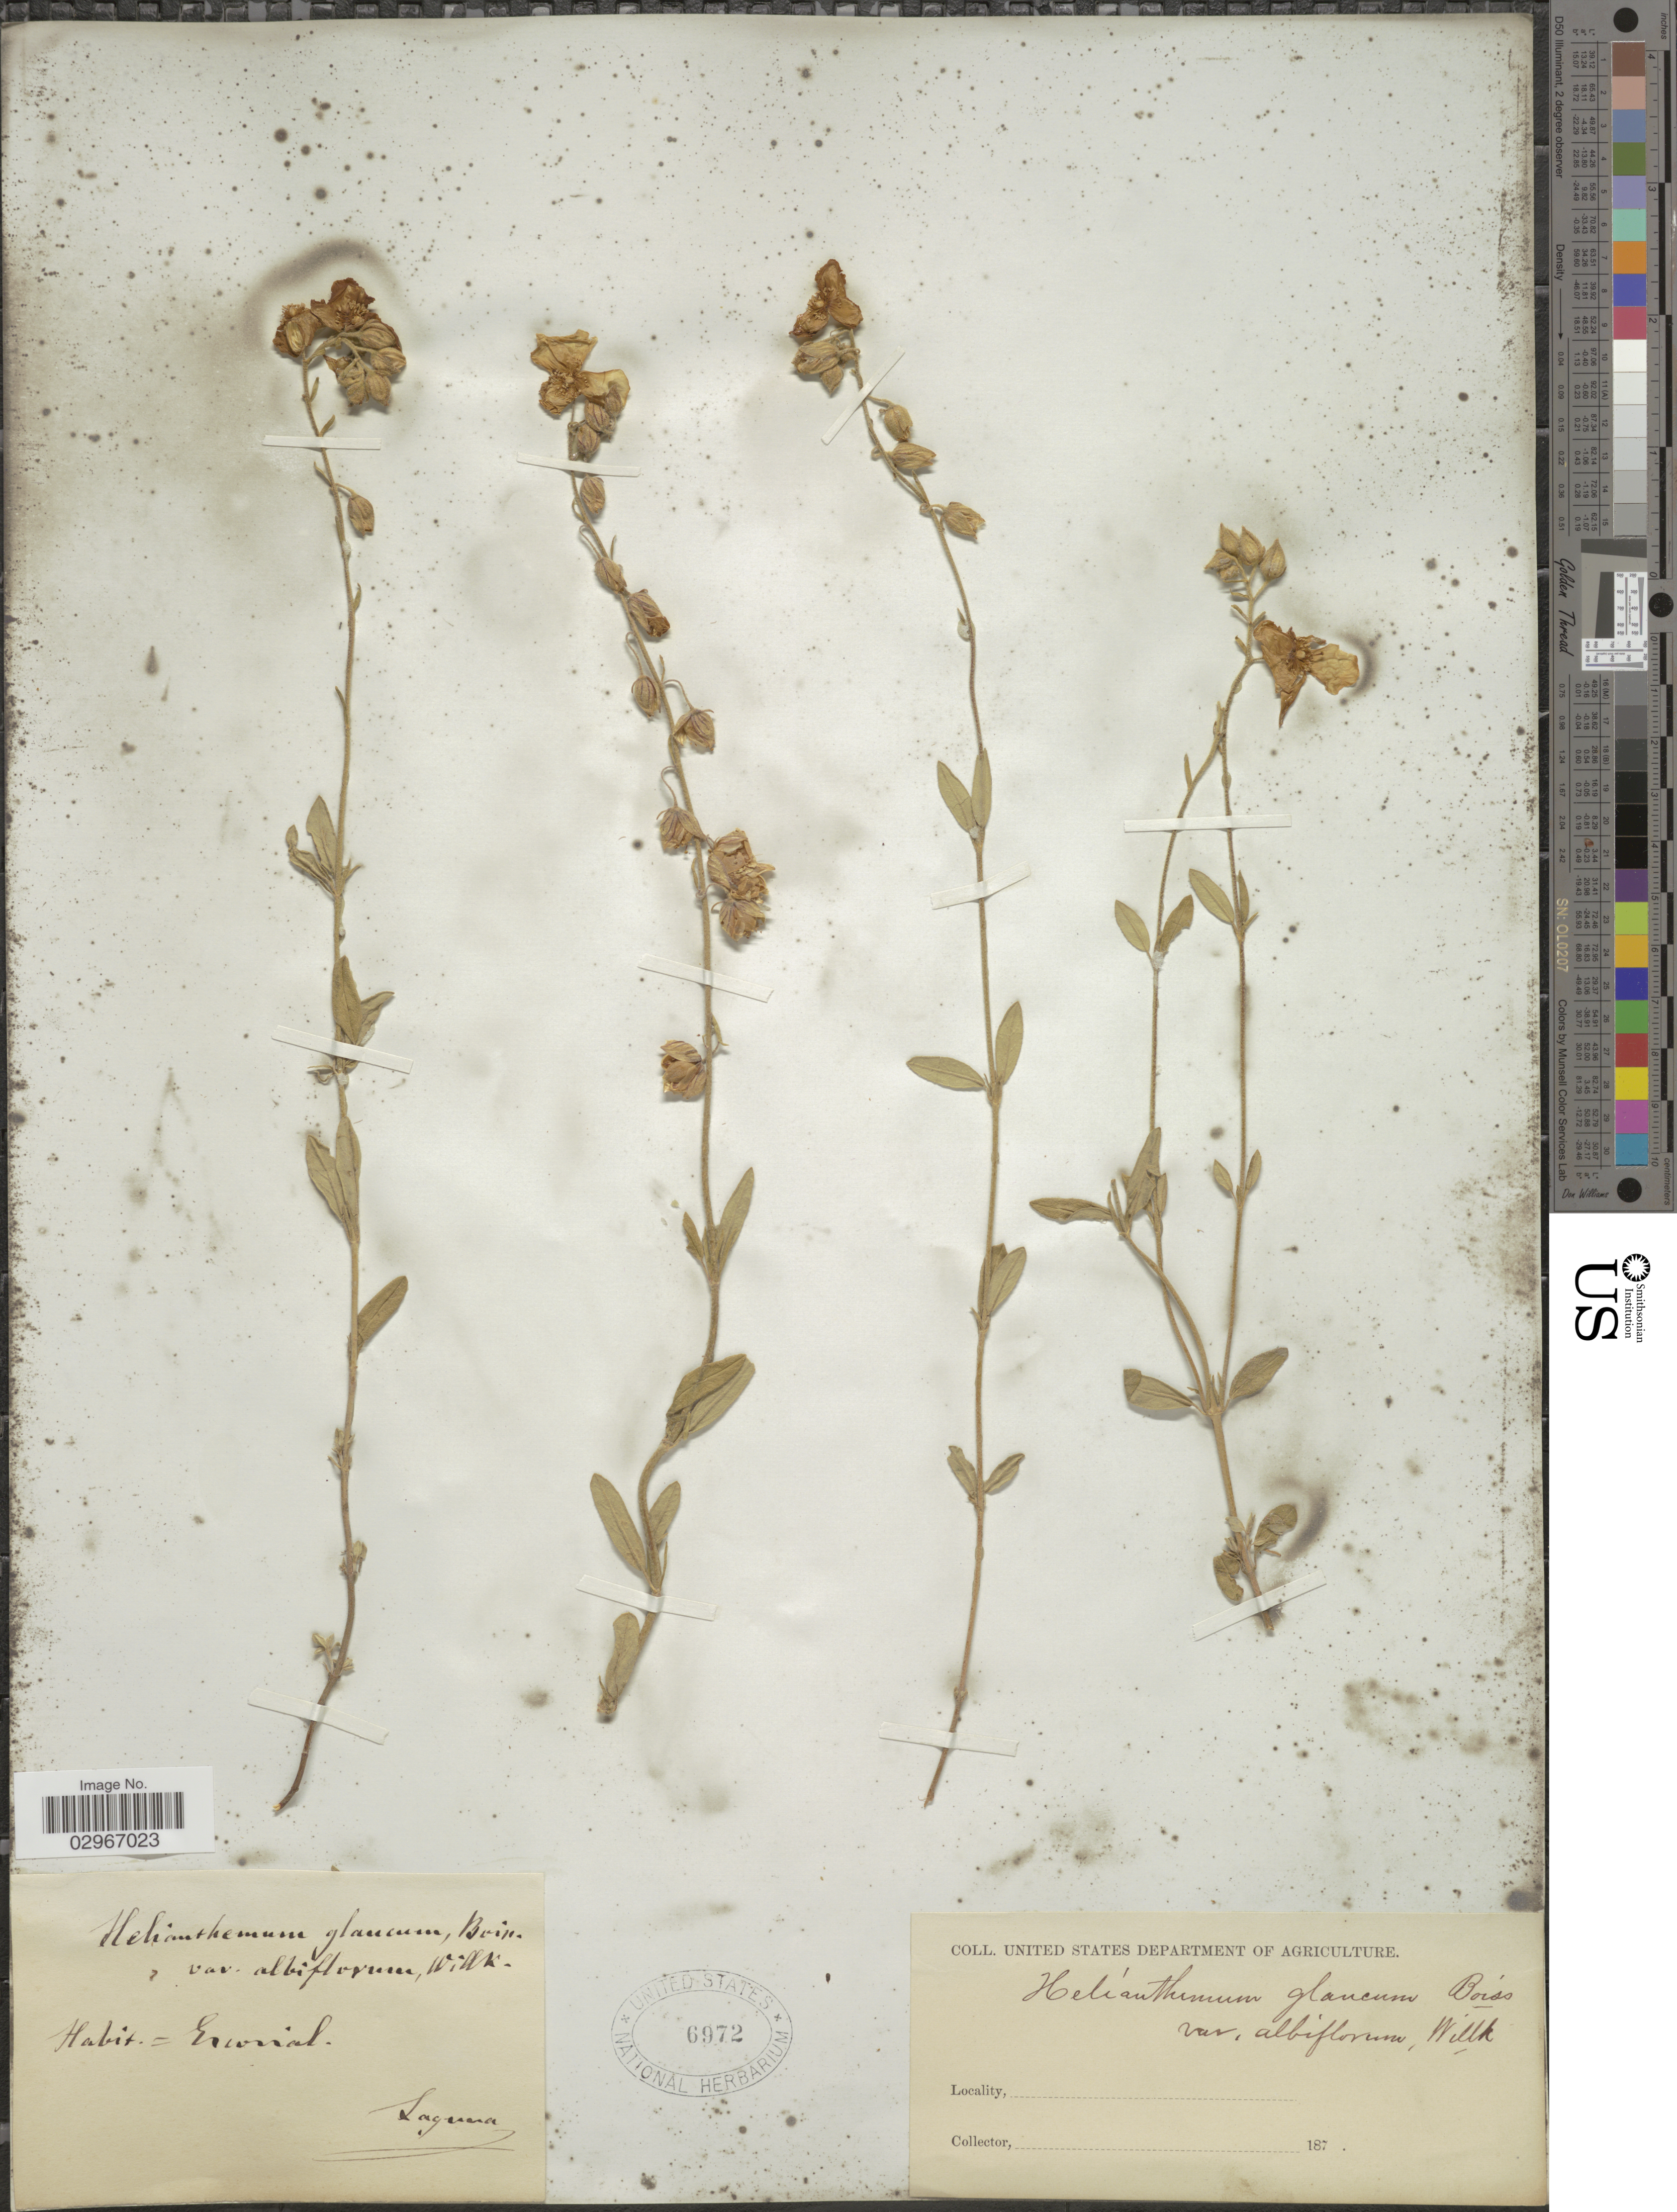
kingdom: Plantae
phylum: Tracheophyta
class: Magnoliopsida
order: Malvales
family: Cistaceae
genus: Helianthemum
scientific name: Helianthemum glaucum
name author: Pers.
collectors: -. Laguna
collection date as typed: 187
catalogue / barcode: US 6972